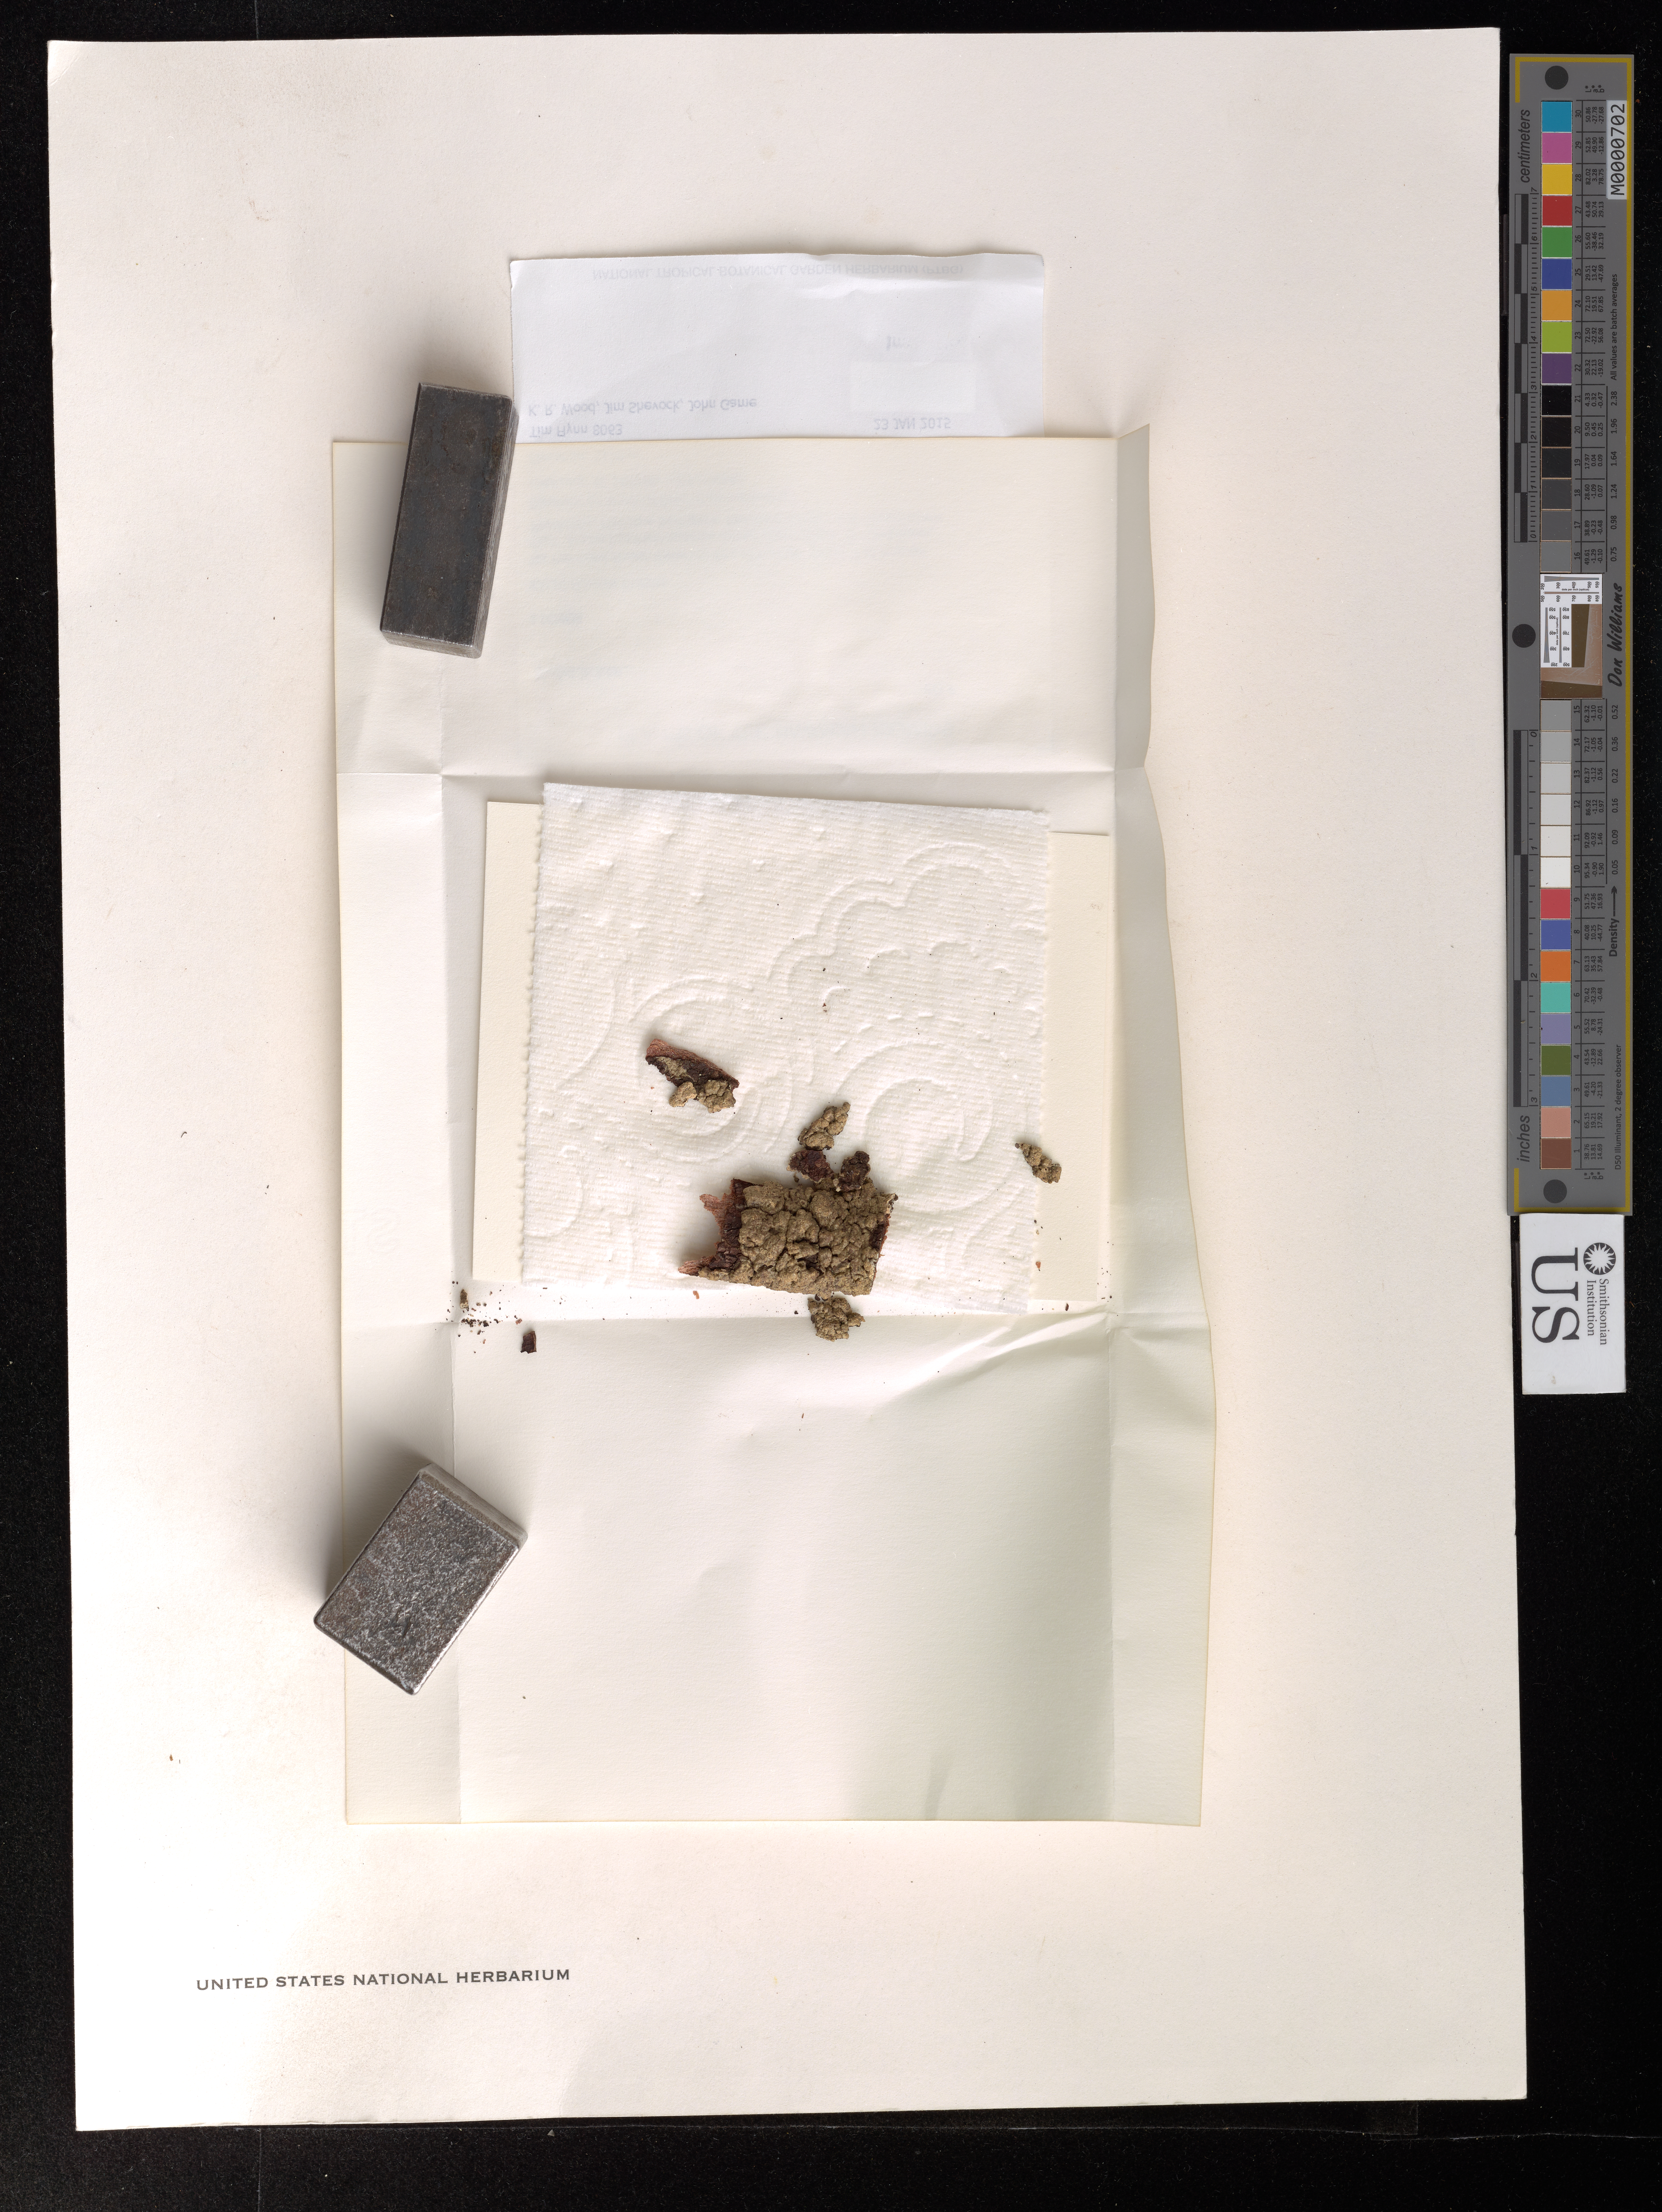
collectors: T. W. Flynn, J. R. Shevock & J. Game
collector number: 8063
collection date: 2015-01-23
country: United States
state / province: Hawaii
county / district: Kauai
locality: Kauai Hanalei District. Na Pali-Kona Forest Reserve, rim of Honopu Valley, N of Honopu Trail.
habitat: Acacia koa/Metrosideros mixed mesic forest. W/ Dodonaea, Psychotria, Mekicope barbigera, Melicope anisata and Dicranopteris.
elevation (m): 8063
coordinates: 22.149266, -159.654042